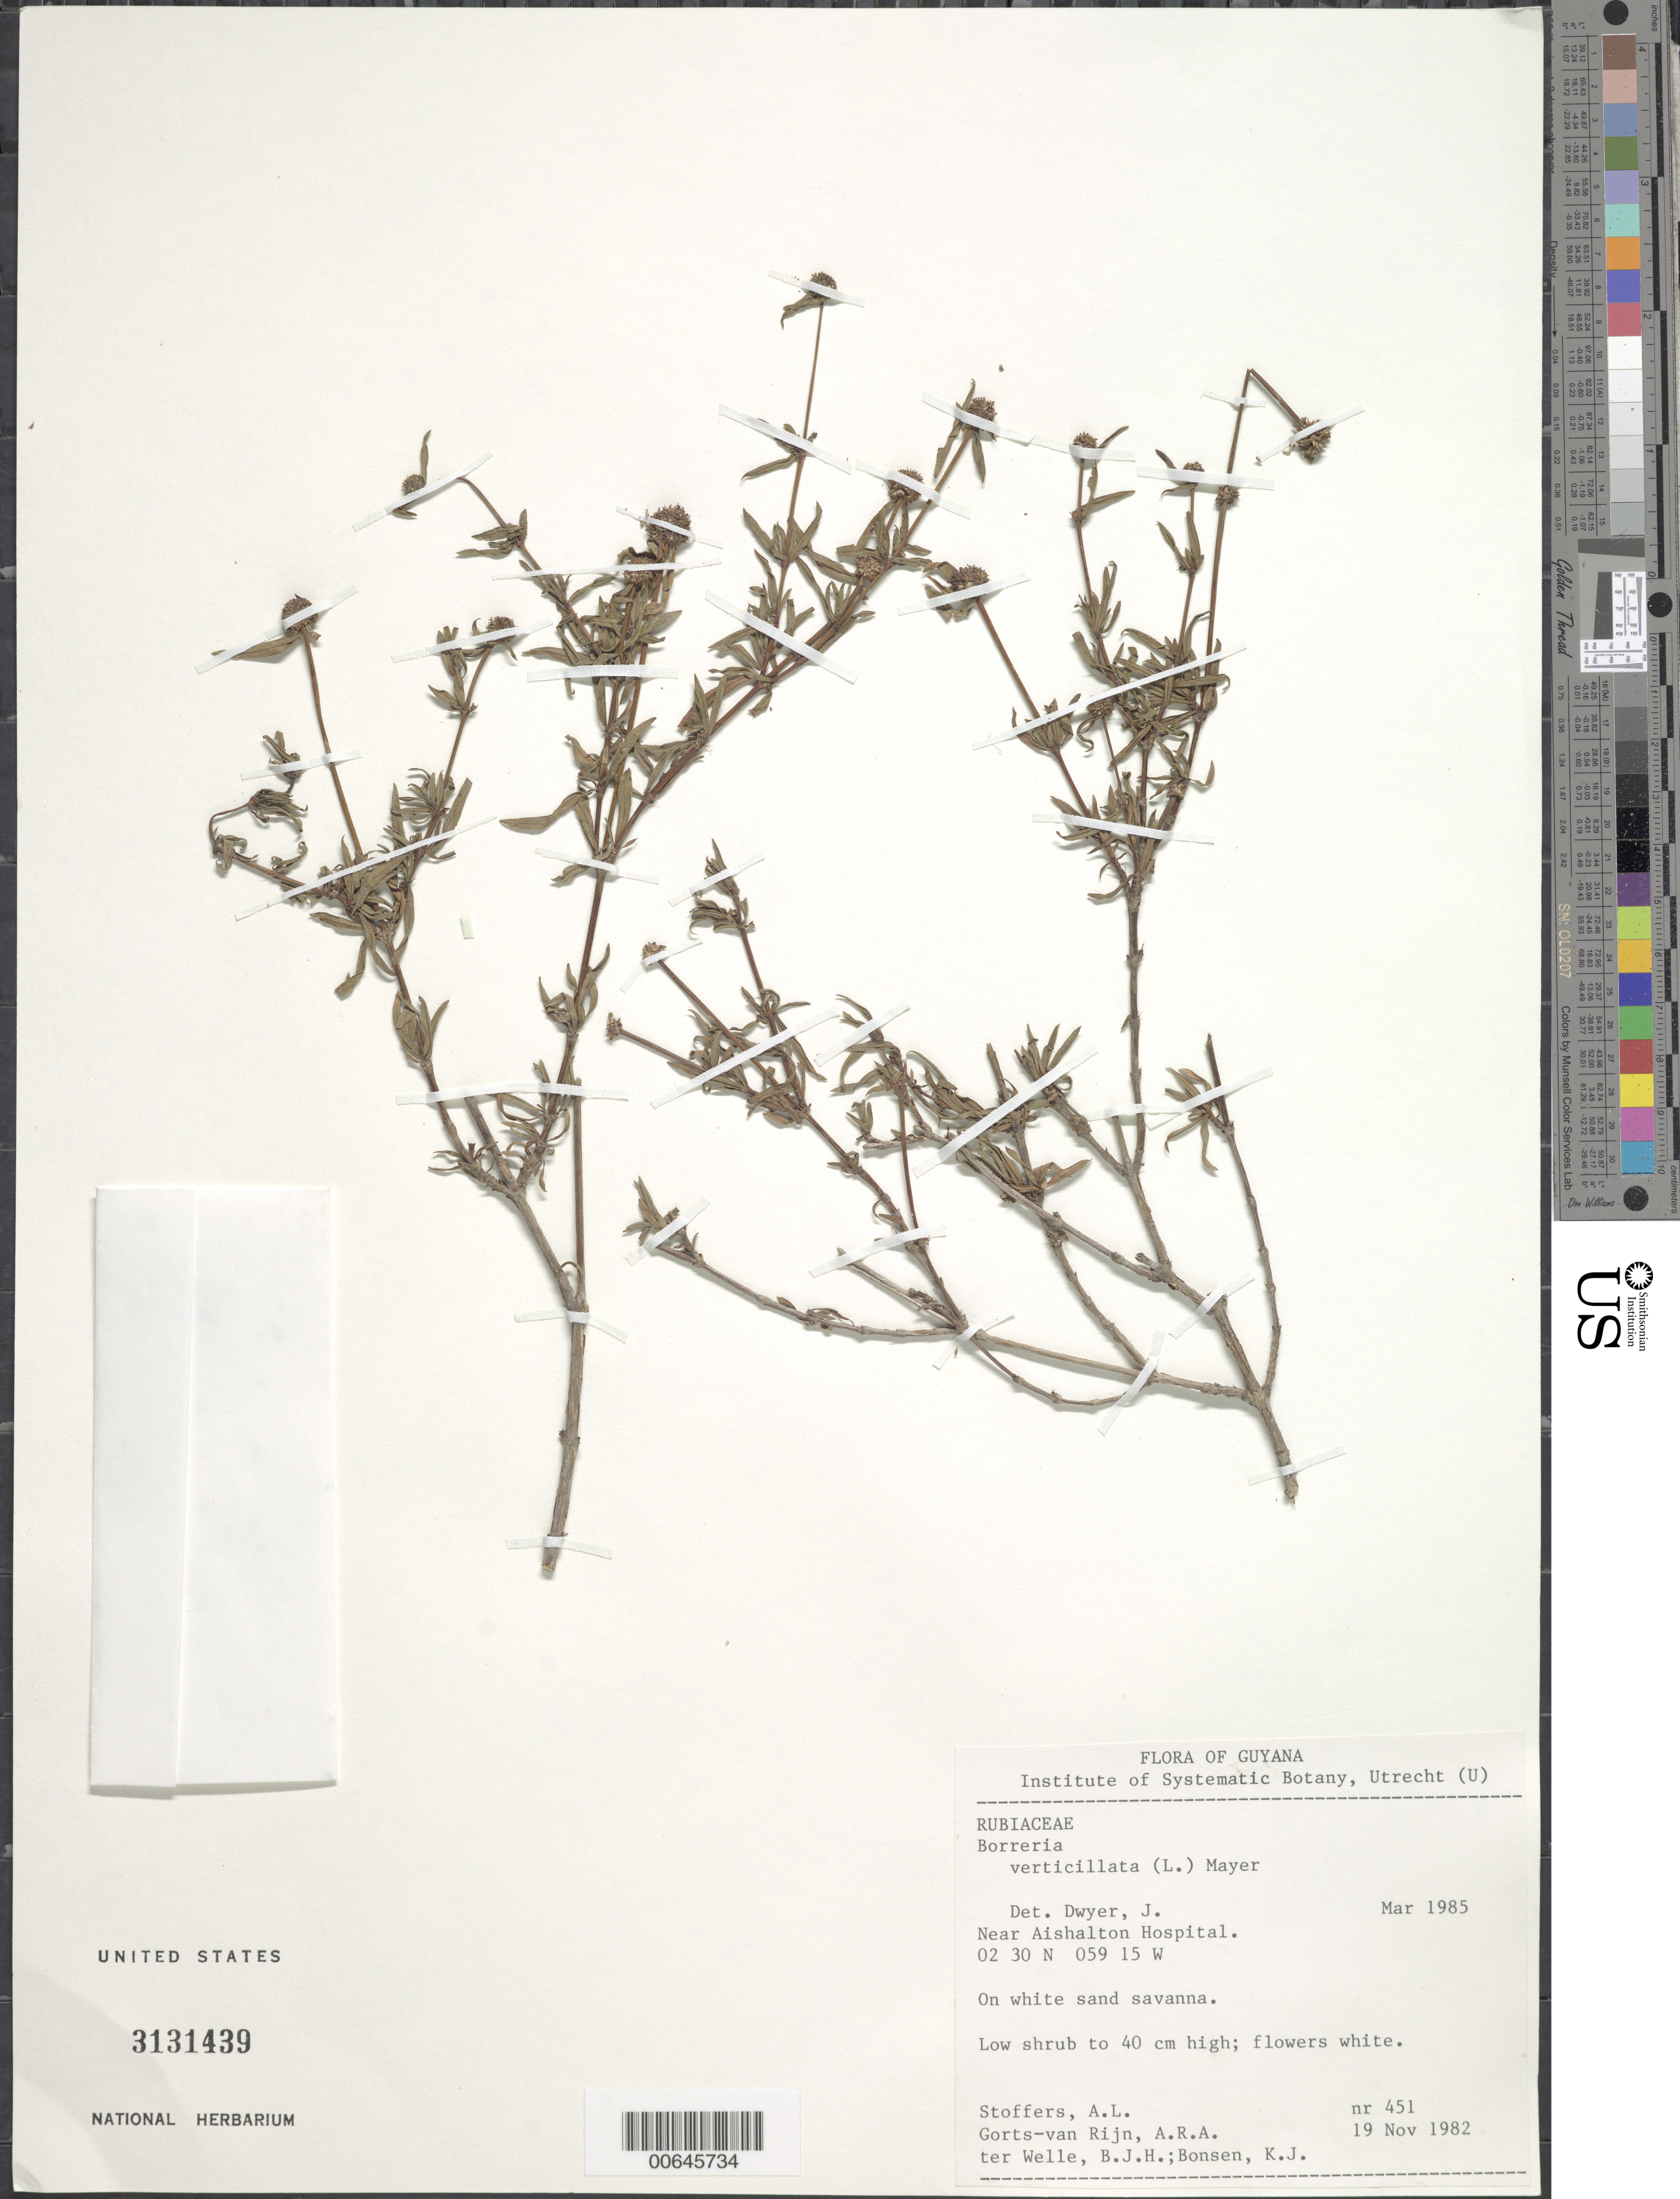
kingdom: Plantae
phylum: Tracheophyta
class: Magnoliopsida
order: Gentianales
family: Rubiaceae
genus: Borreria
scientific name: Borreria verticillata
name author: (L.) G. Mey.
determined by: Dwyer, J. D., (MO), Missouri Botanical Garden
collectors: A. Stoffers, A. .R. A. Görts-van Rijn, B. Welle & K. Bonsen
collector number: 451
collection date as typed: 19-Nov-82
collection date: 1982-11-19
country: Guyana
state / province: U. Takutu-U. Essequibo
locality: Aishalton Hospital, vic.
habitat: White sand savanna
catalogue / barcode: US 3131439